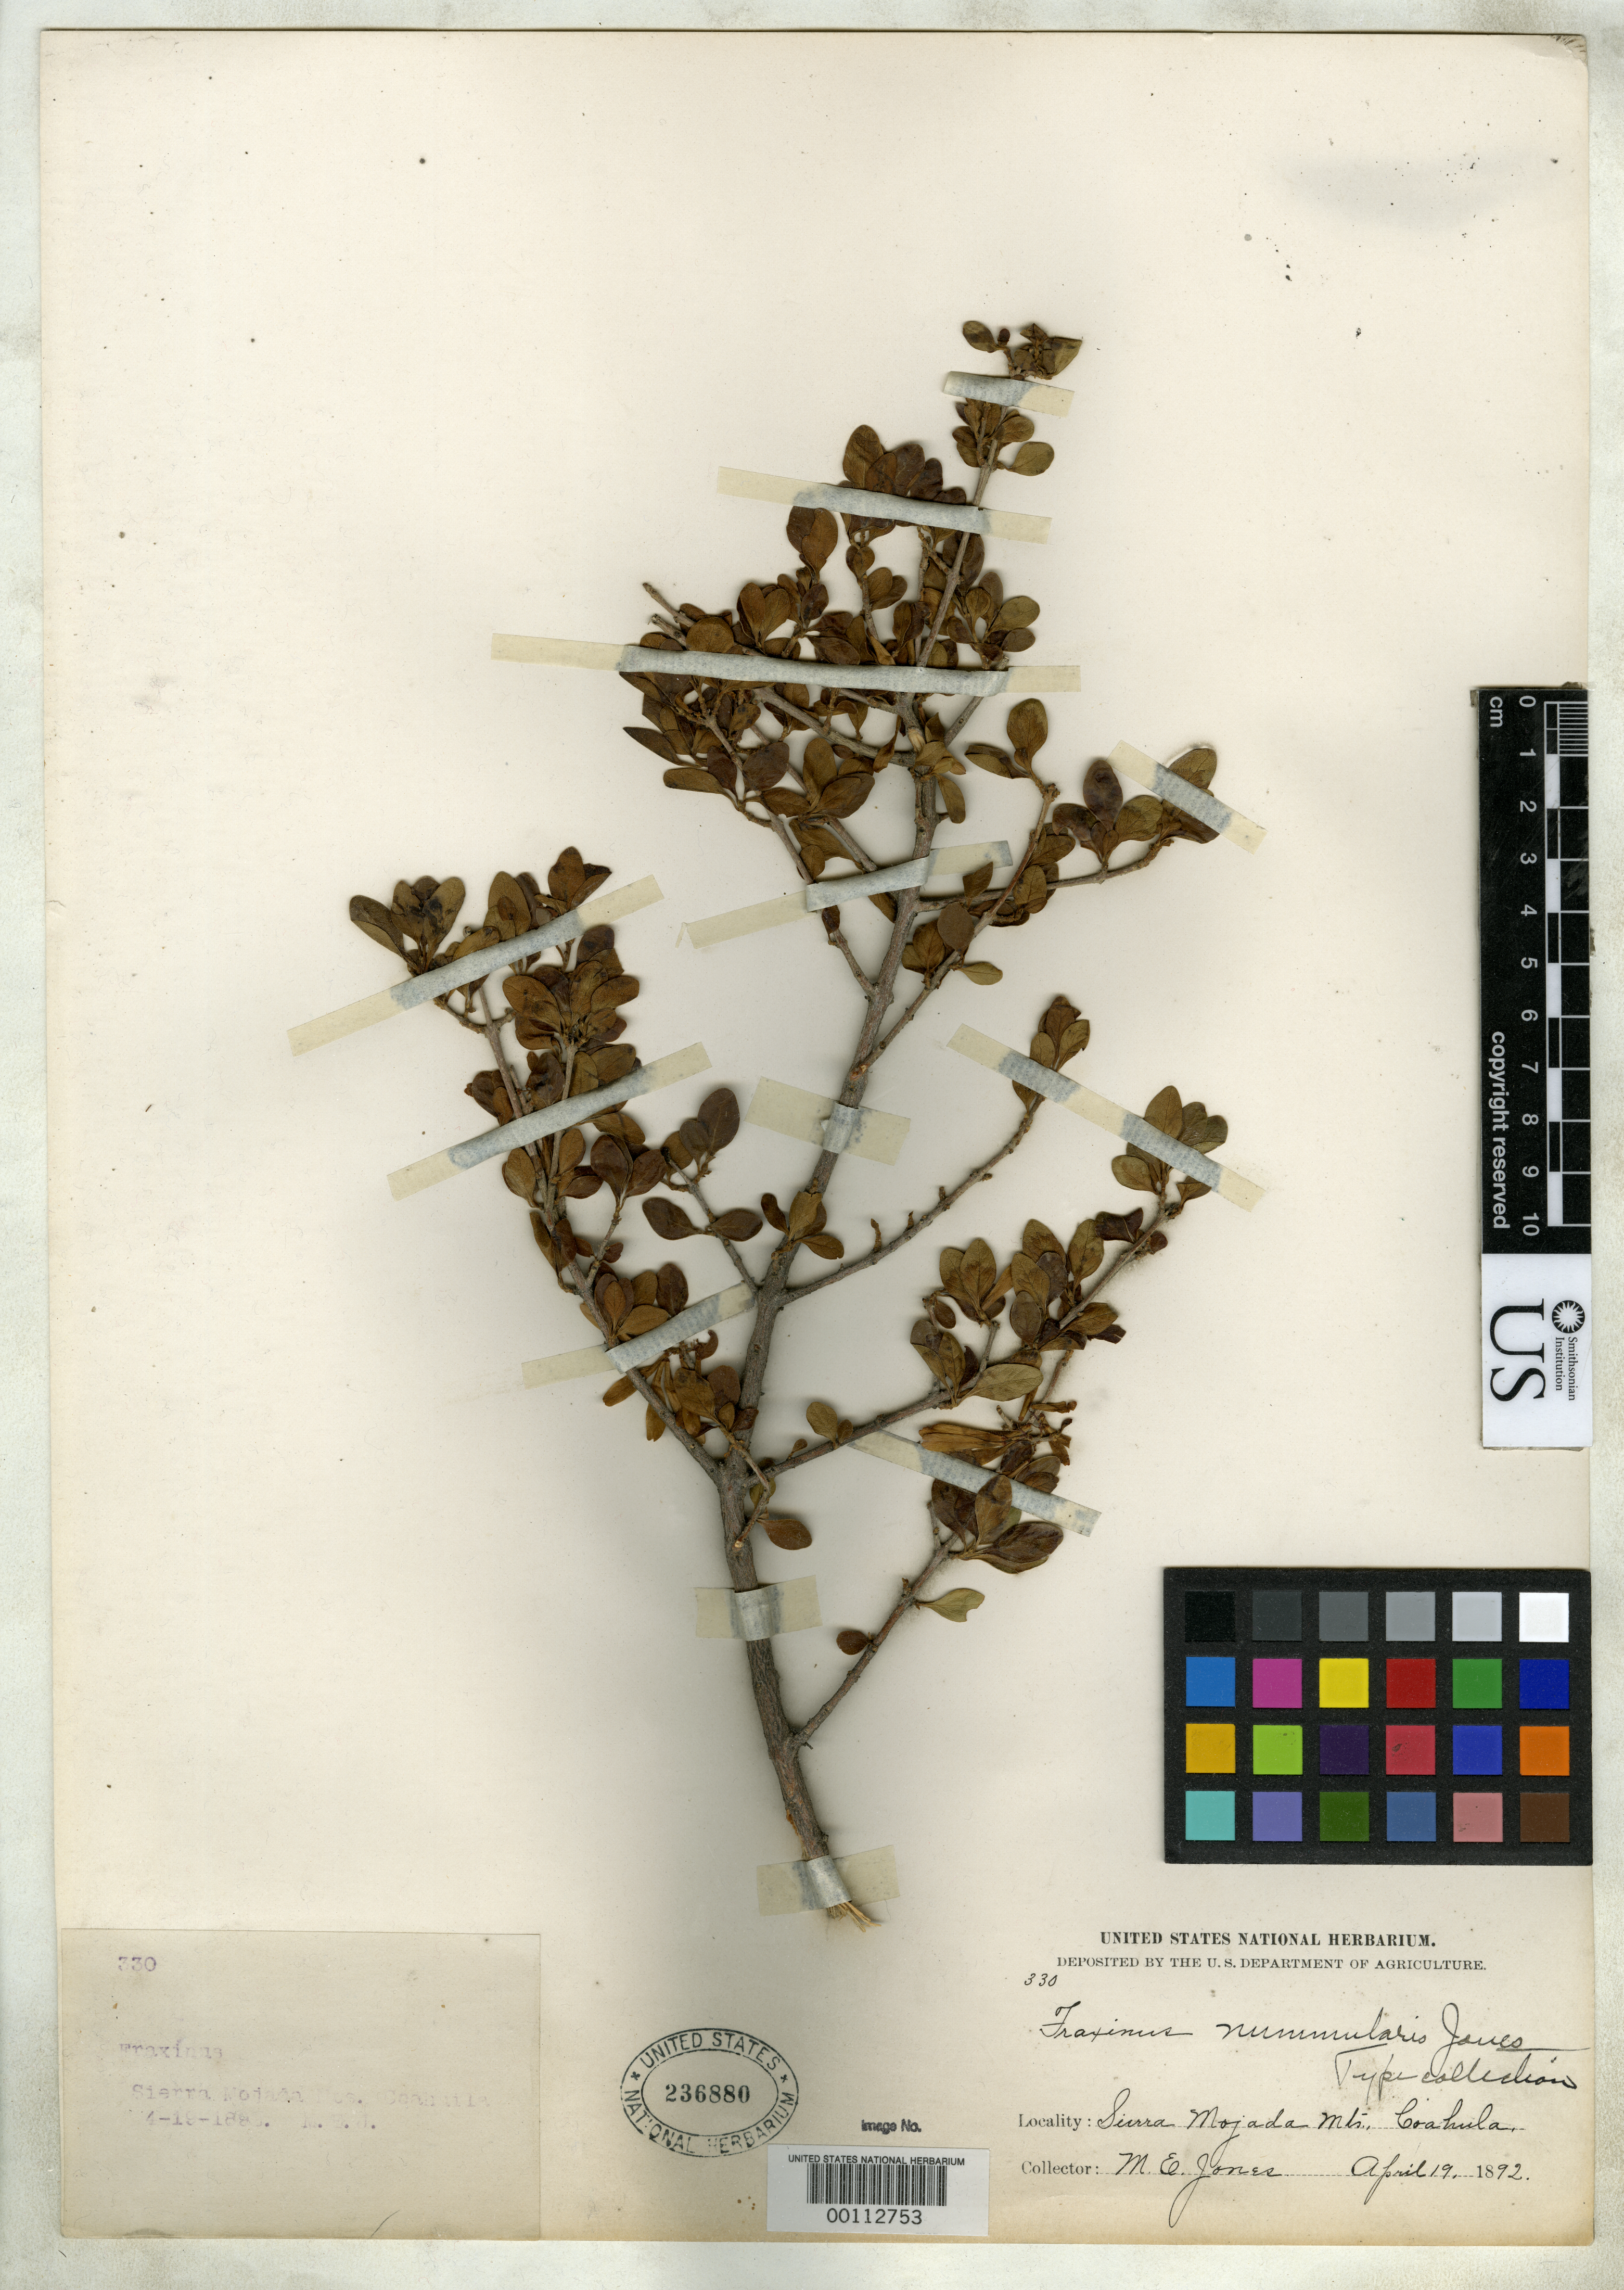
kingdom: Plantae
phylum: Tracheophyta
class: Magnoliopsida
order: Lamiales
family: Oleaceae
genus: Fraxinus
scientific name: Fraxinus nummularis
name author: M.E. Jones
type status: Isotype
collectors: M. E. Jones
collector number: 330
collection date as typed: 19 Apr 1892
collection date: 1892-04-19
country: Mexico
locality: Sierra Mojada Mts.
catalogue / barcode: US 236880